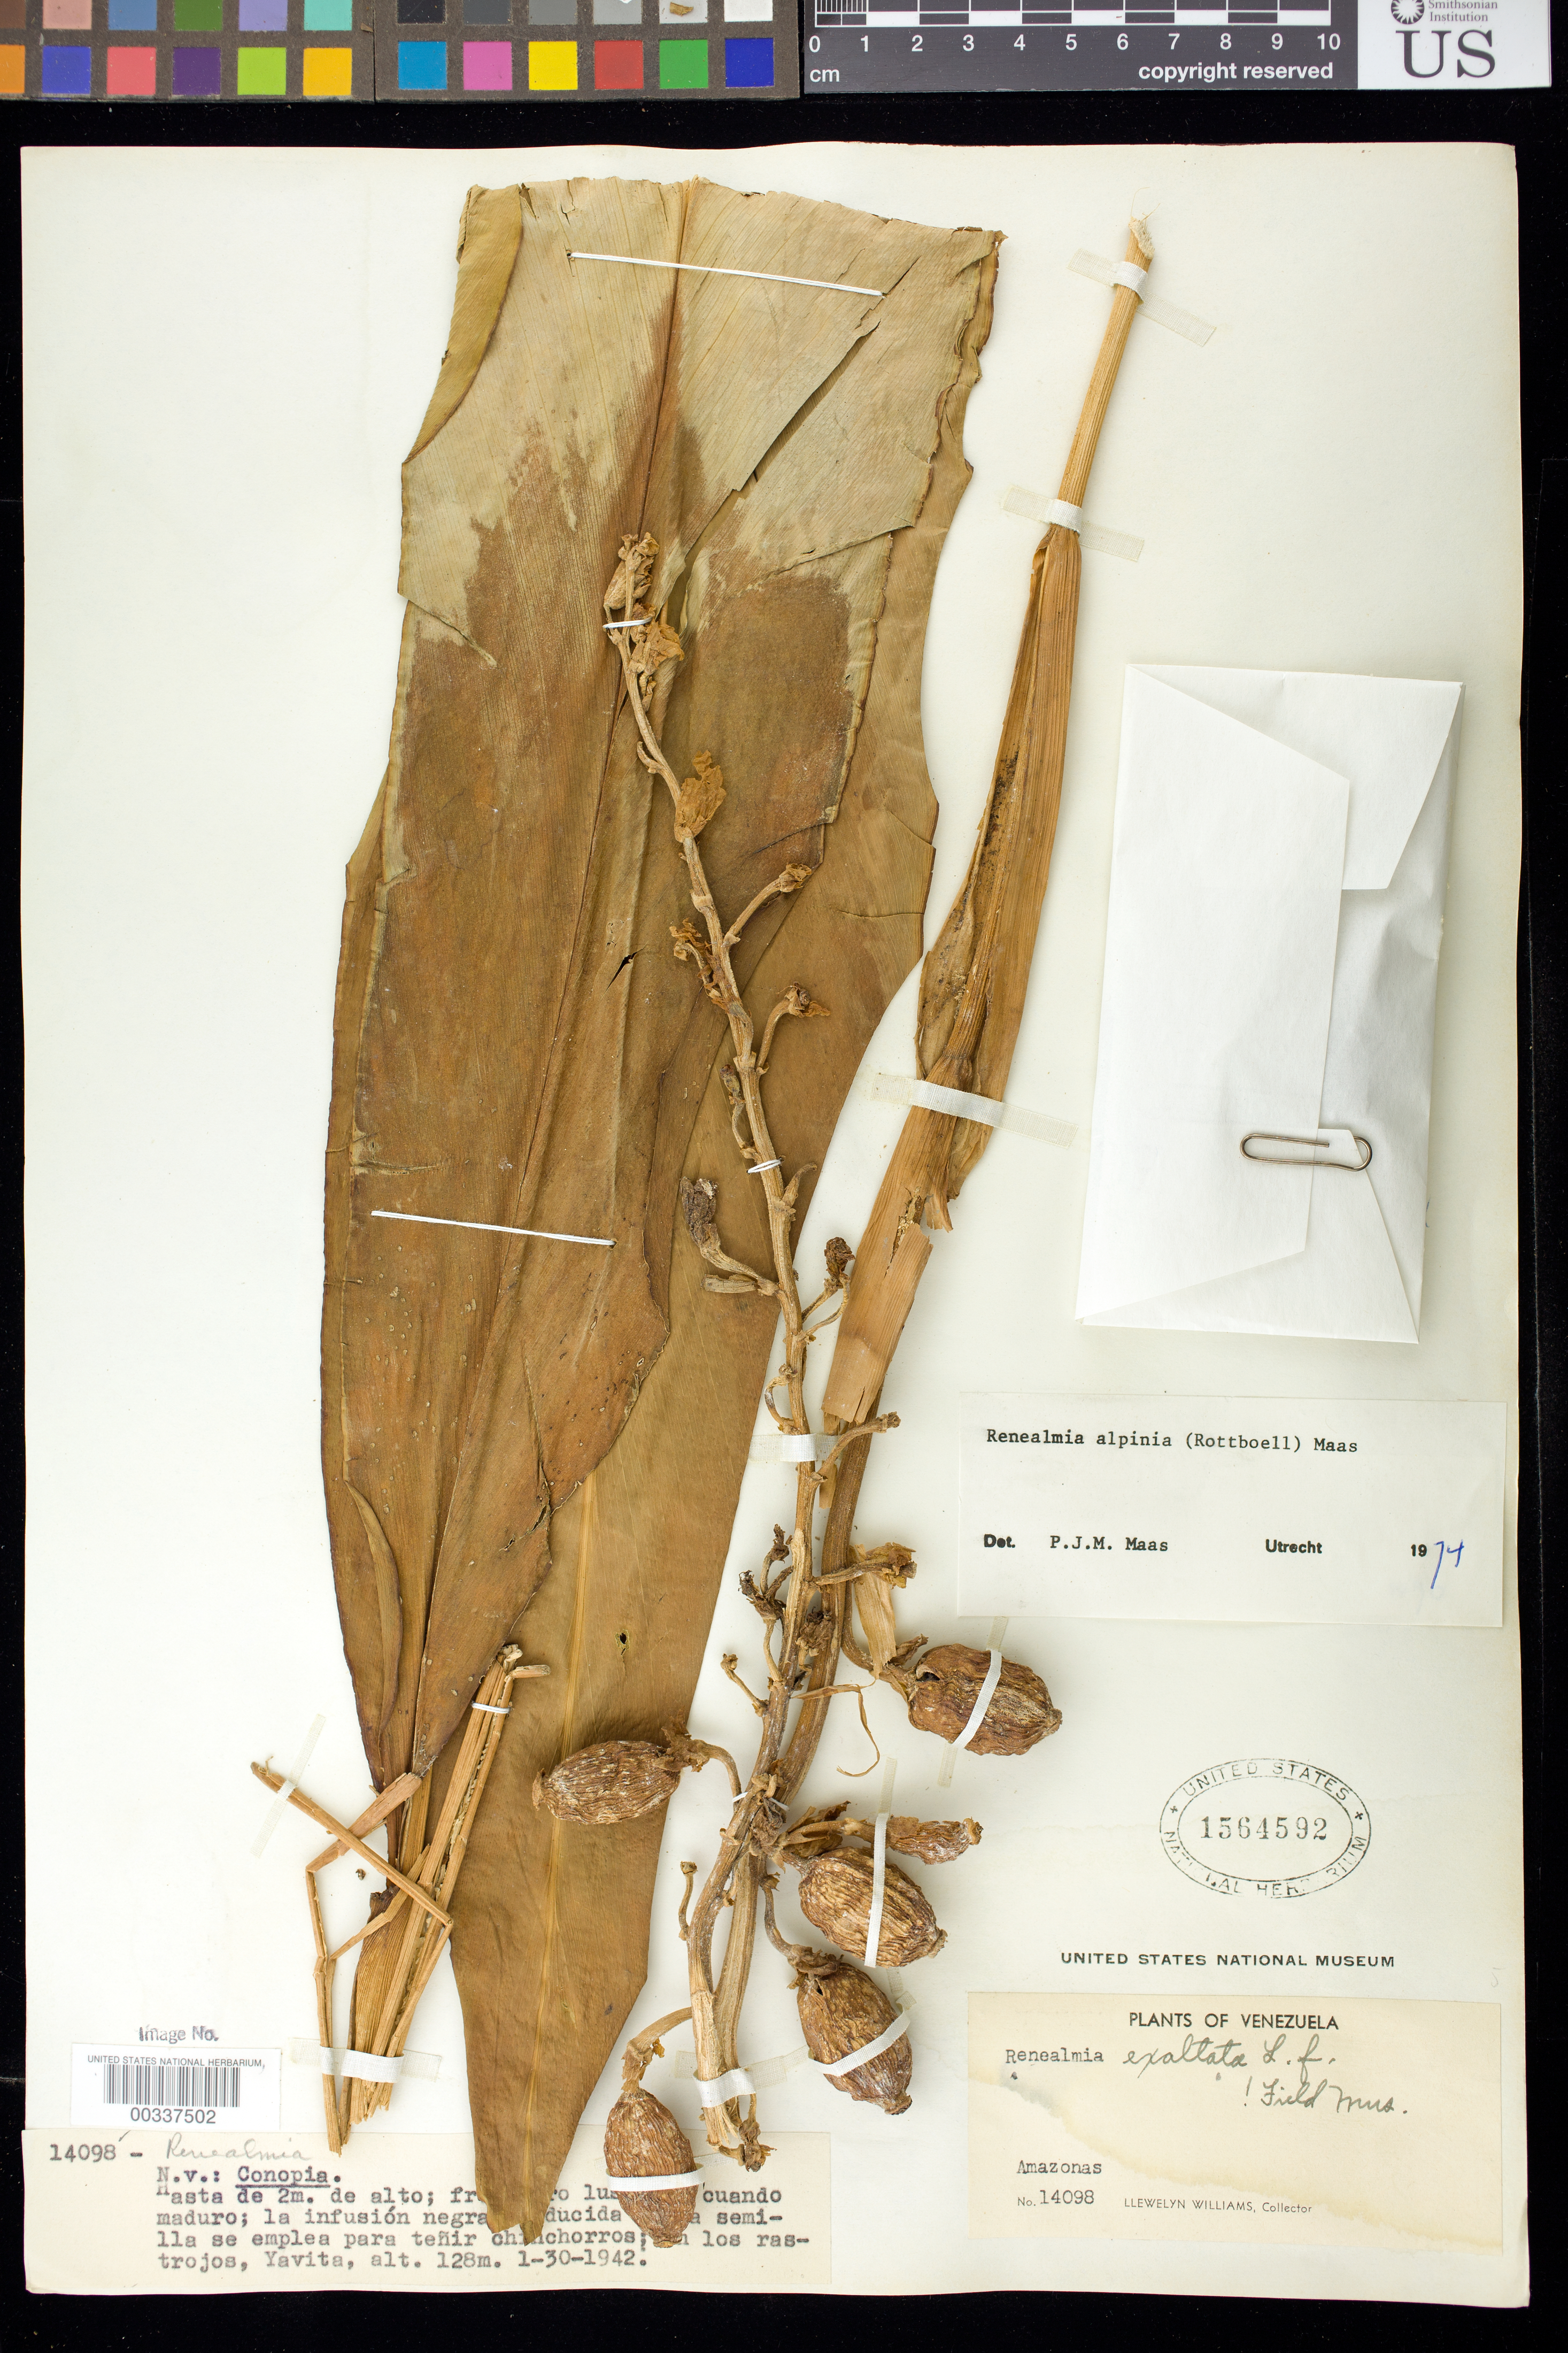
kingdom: Plantae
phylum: Tracheophyta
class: Liliopsida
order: Zingiberales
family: Zingiberaceae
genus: Renealmia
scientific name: Renealmia alpinia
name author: (Rottb.) Maas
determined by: Maas, Paul J. M.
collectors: Ll. Williams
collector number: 14098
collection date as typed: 30 Jan 1942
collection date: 1942-01-30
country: Venezuela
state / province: Amazonas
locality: En los rastrojos, yavita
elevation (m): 128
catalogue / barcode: US 1564592